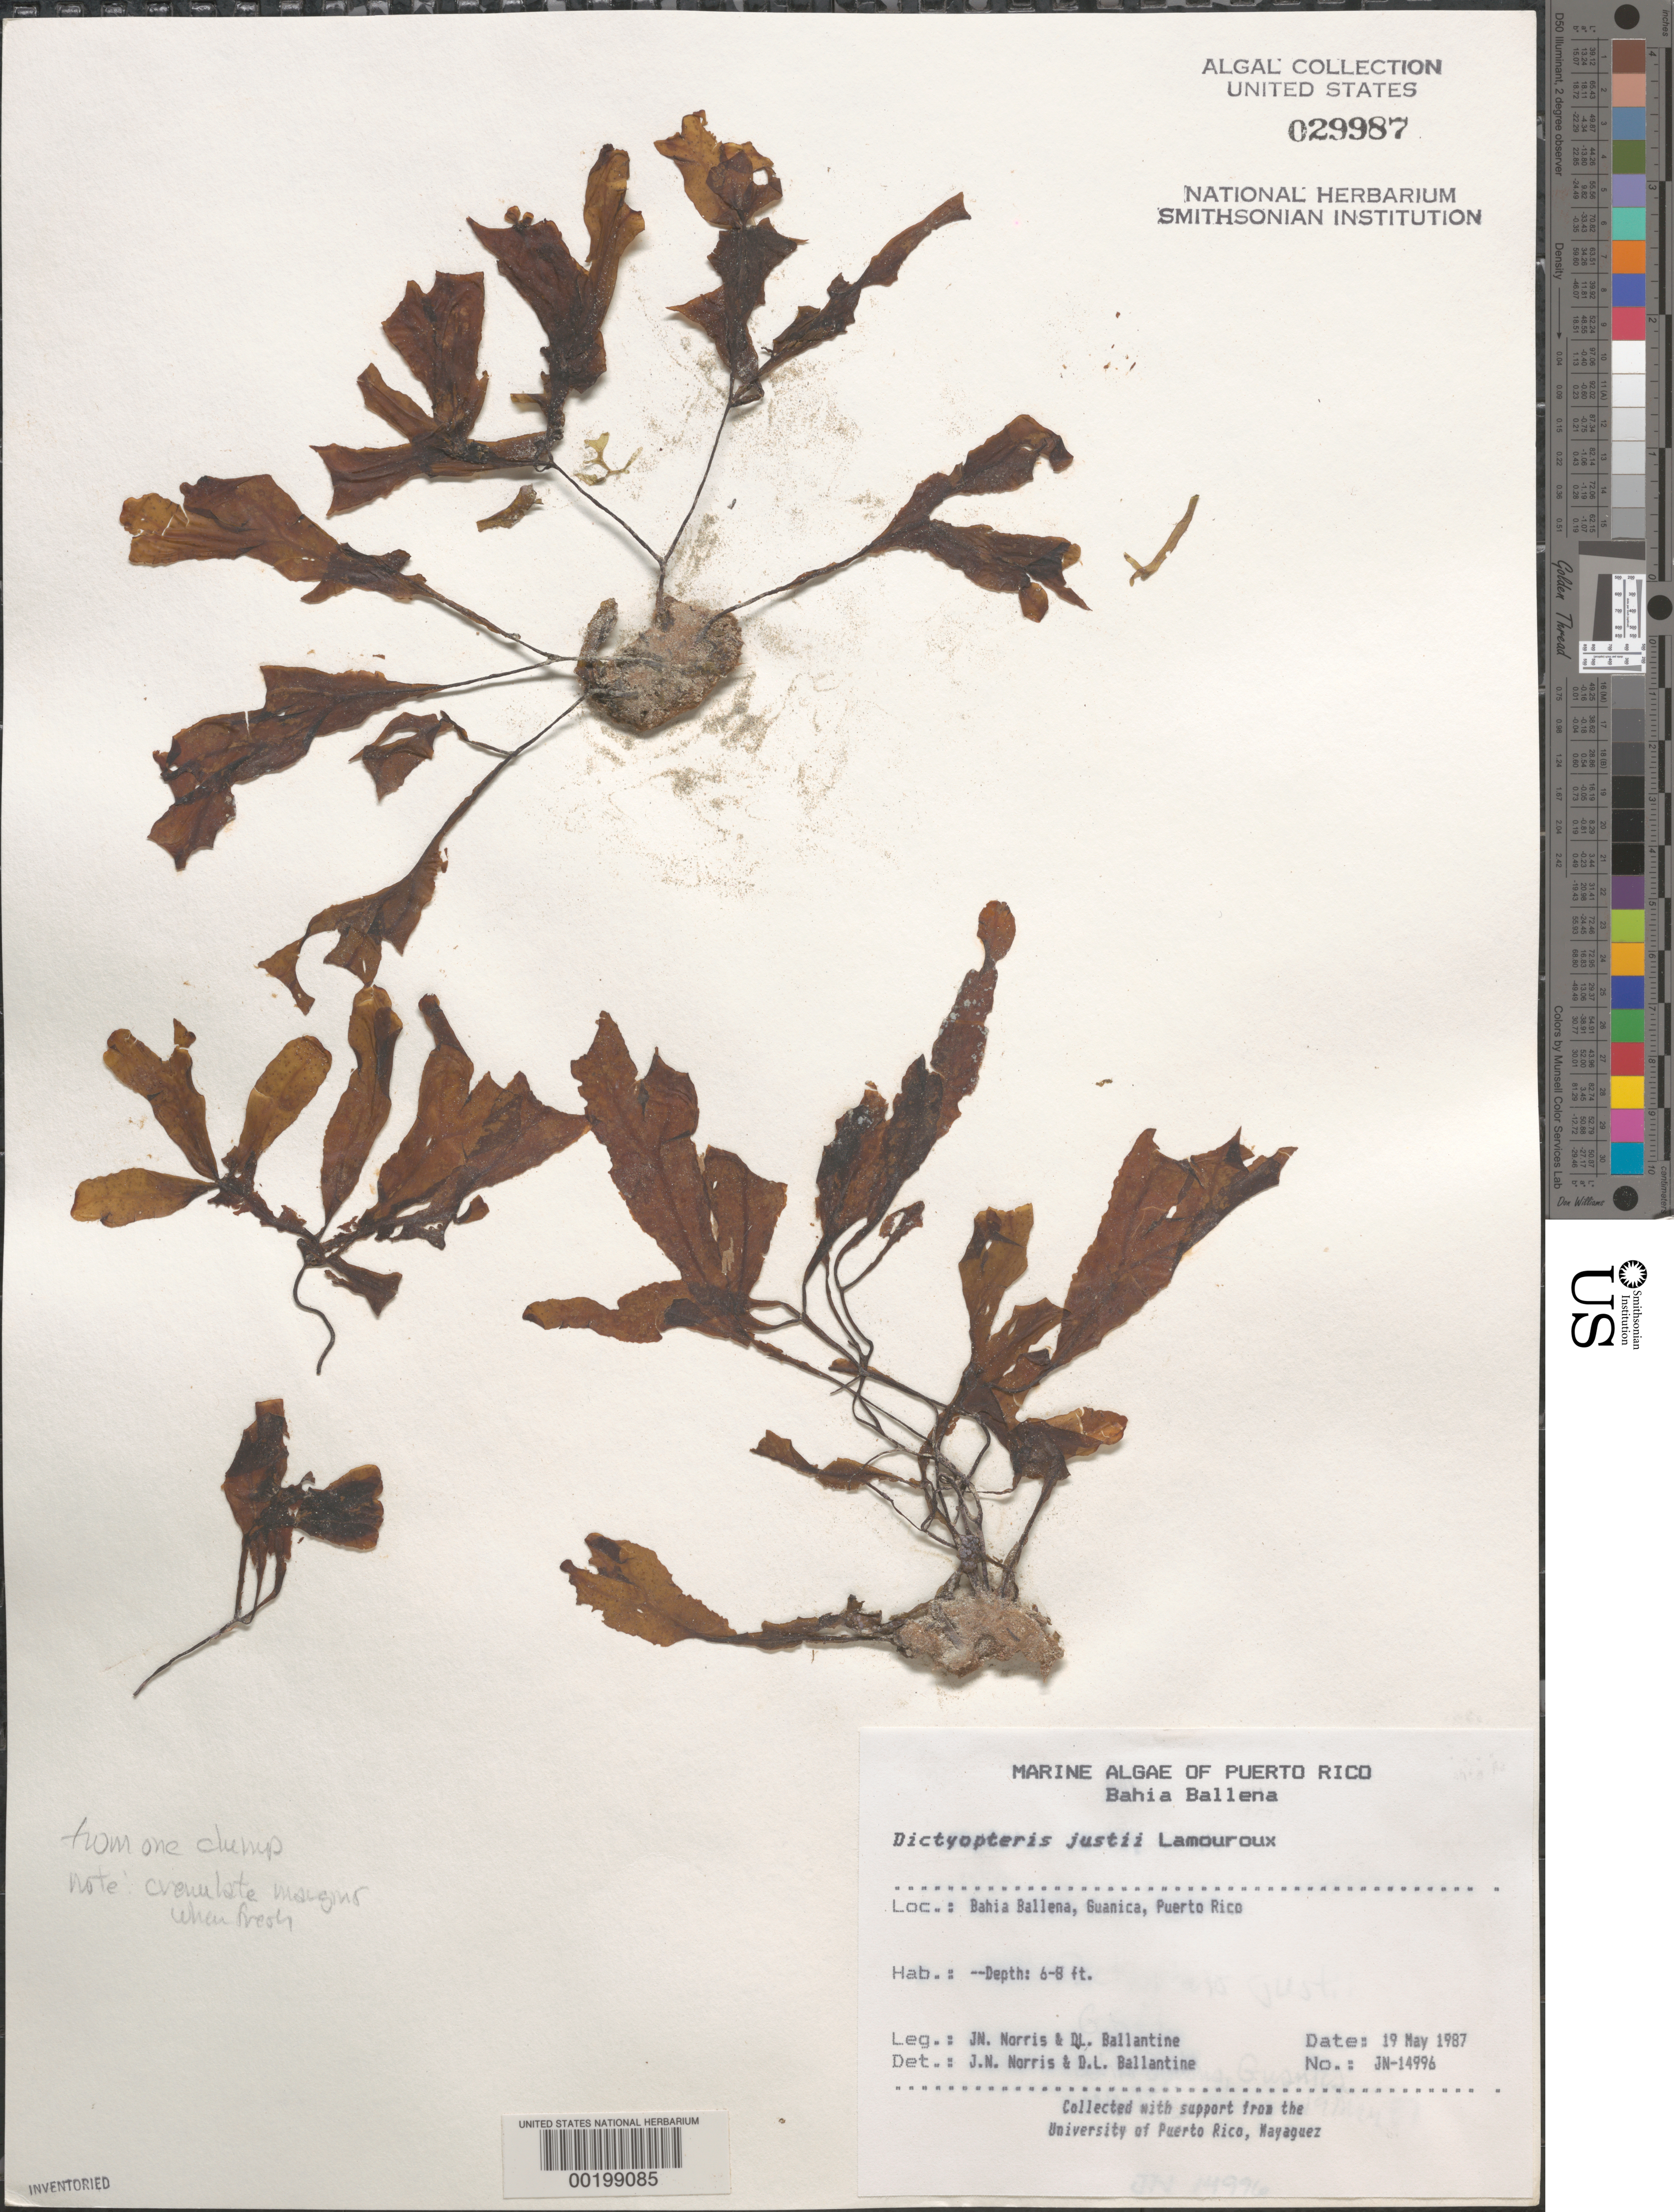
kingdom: Chromista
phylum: Ochrophyta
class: Phaeophyceae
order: Dictyotales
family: Dictyotaceae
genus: Dictyopteris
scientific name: Dictyopteris justii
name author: J.V.Lamouroux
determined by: Norris, J. N.; Ballantine, D. L.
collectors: J. N. Norris & D.L. Ballantine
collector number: JN-14996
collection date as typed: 19 May 1987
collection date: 1987-05-19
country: Puerto Rico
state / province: Guanica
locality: Bahia Ballena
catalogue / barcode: US 29987